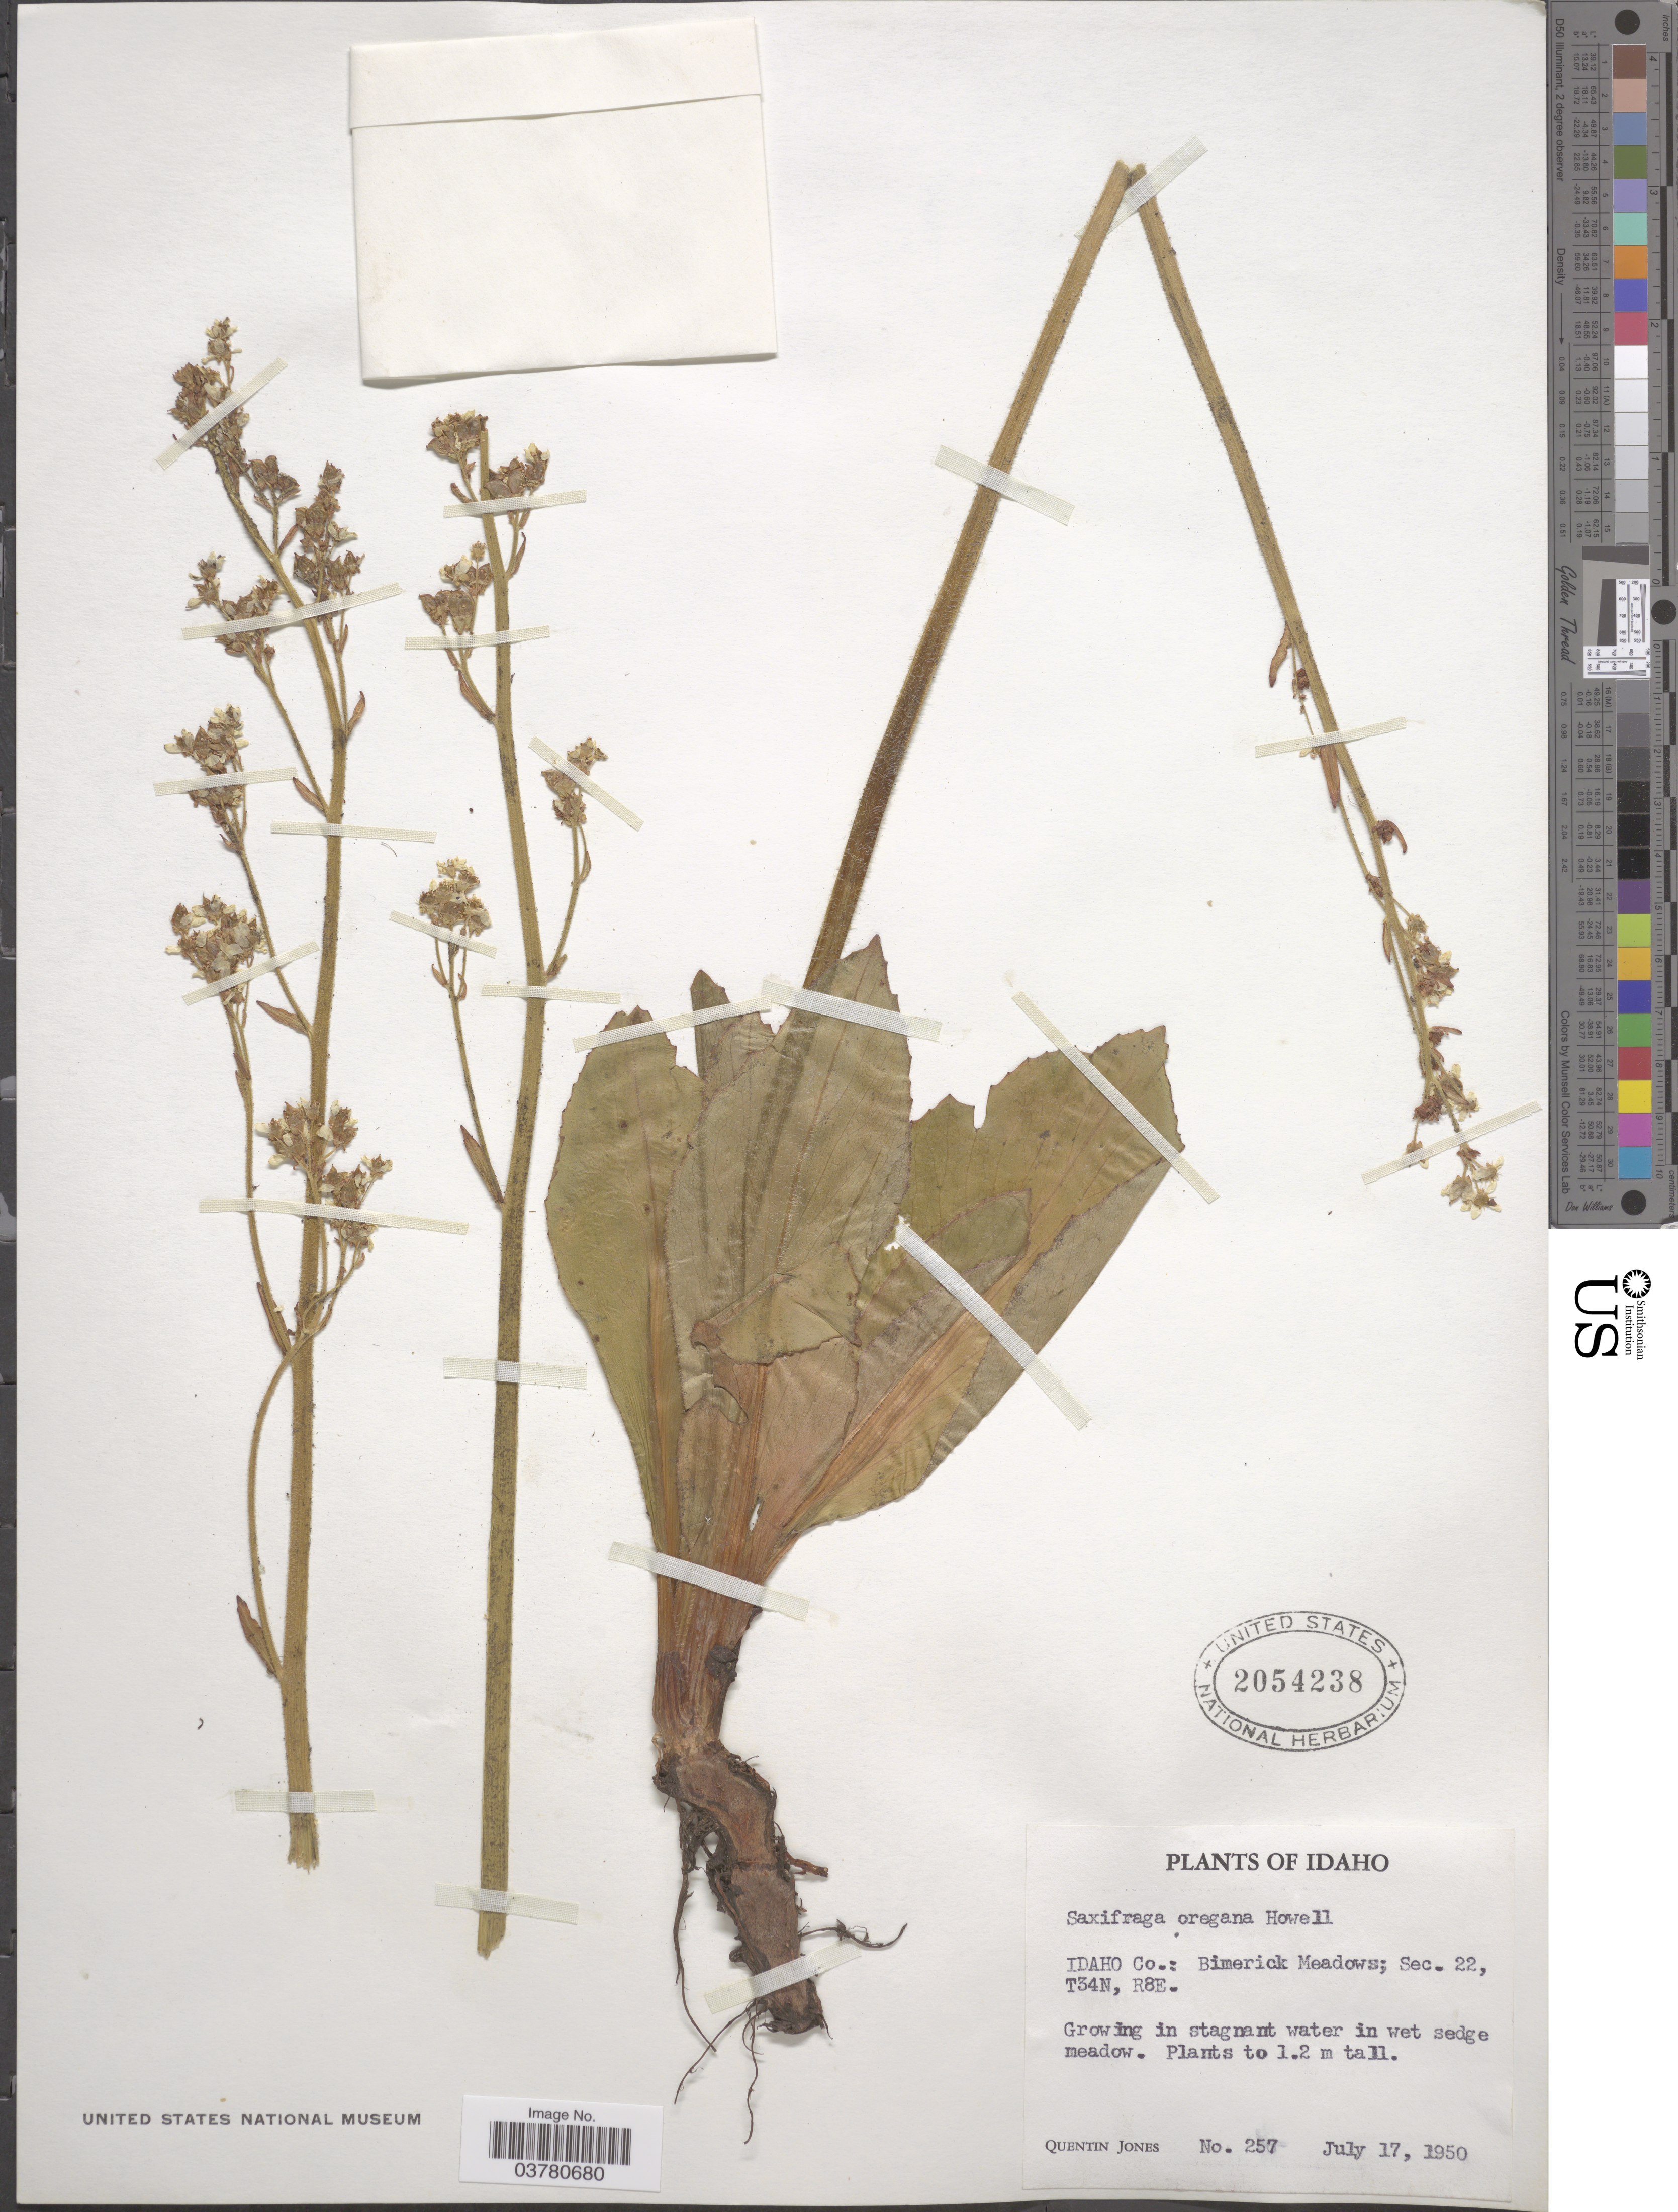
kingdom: Plantae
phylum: Tracheophyta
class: Magnoliopsida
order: Saxifragales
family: Saxifragaceae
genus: Micranthes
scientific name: Micranthes oregana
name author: (Howell) Small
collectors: Q. Jones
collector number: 257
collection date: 1950-07-17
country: United States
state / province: Idaho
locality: Idaho Co.: Bimerick Meadows; Sec - 22, T34N, R8E.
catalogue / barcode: US 2054238